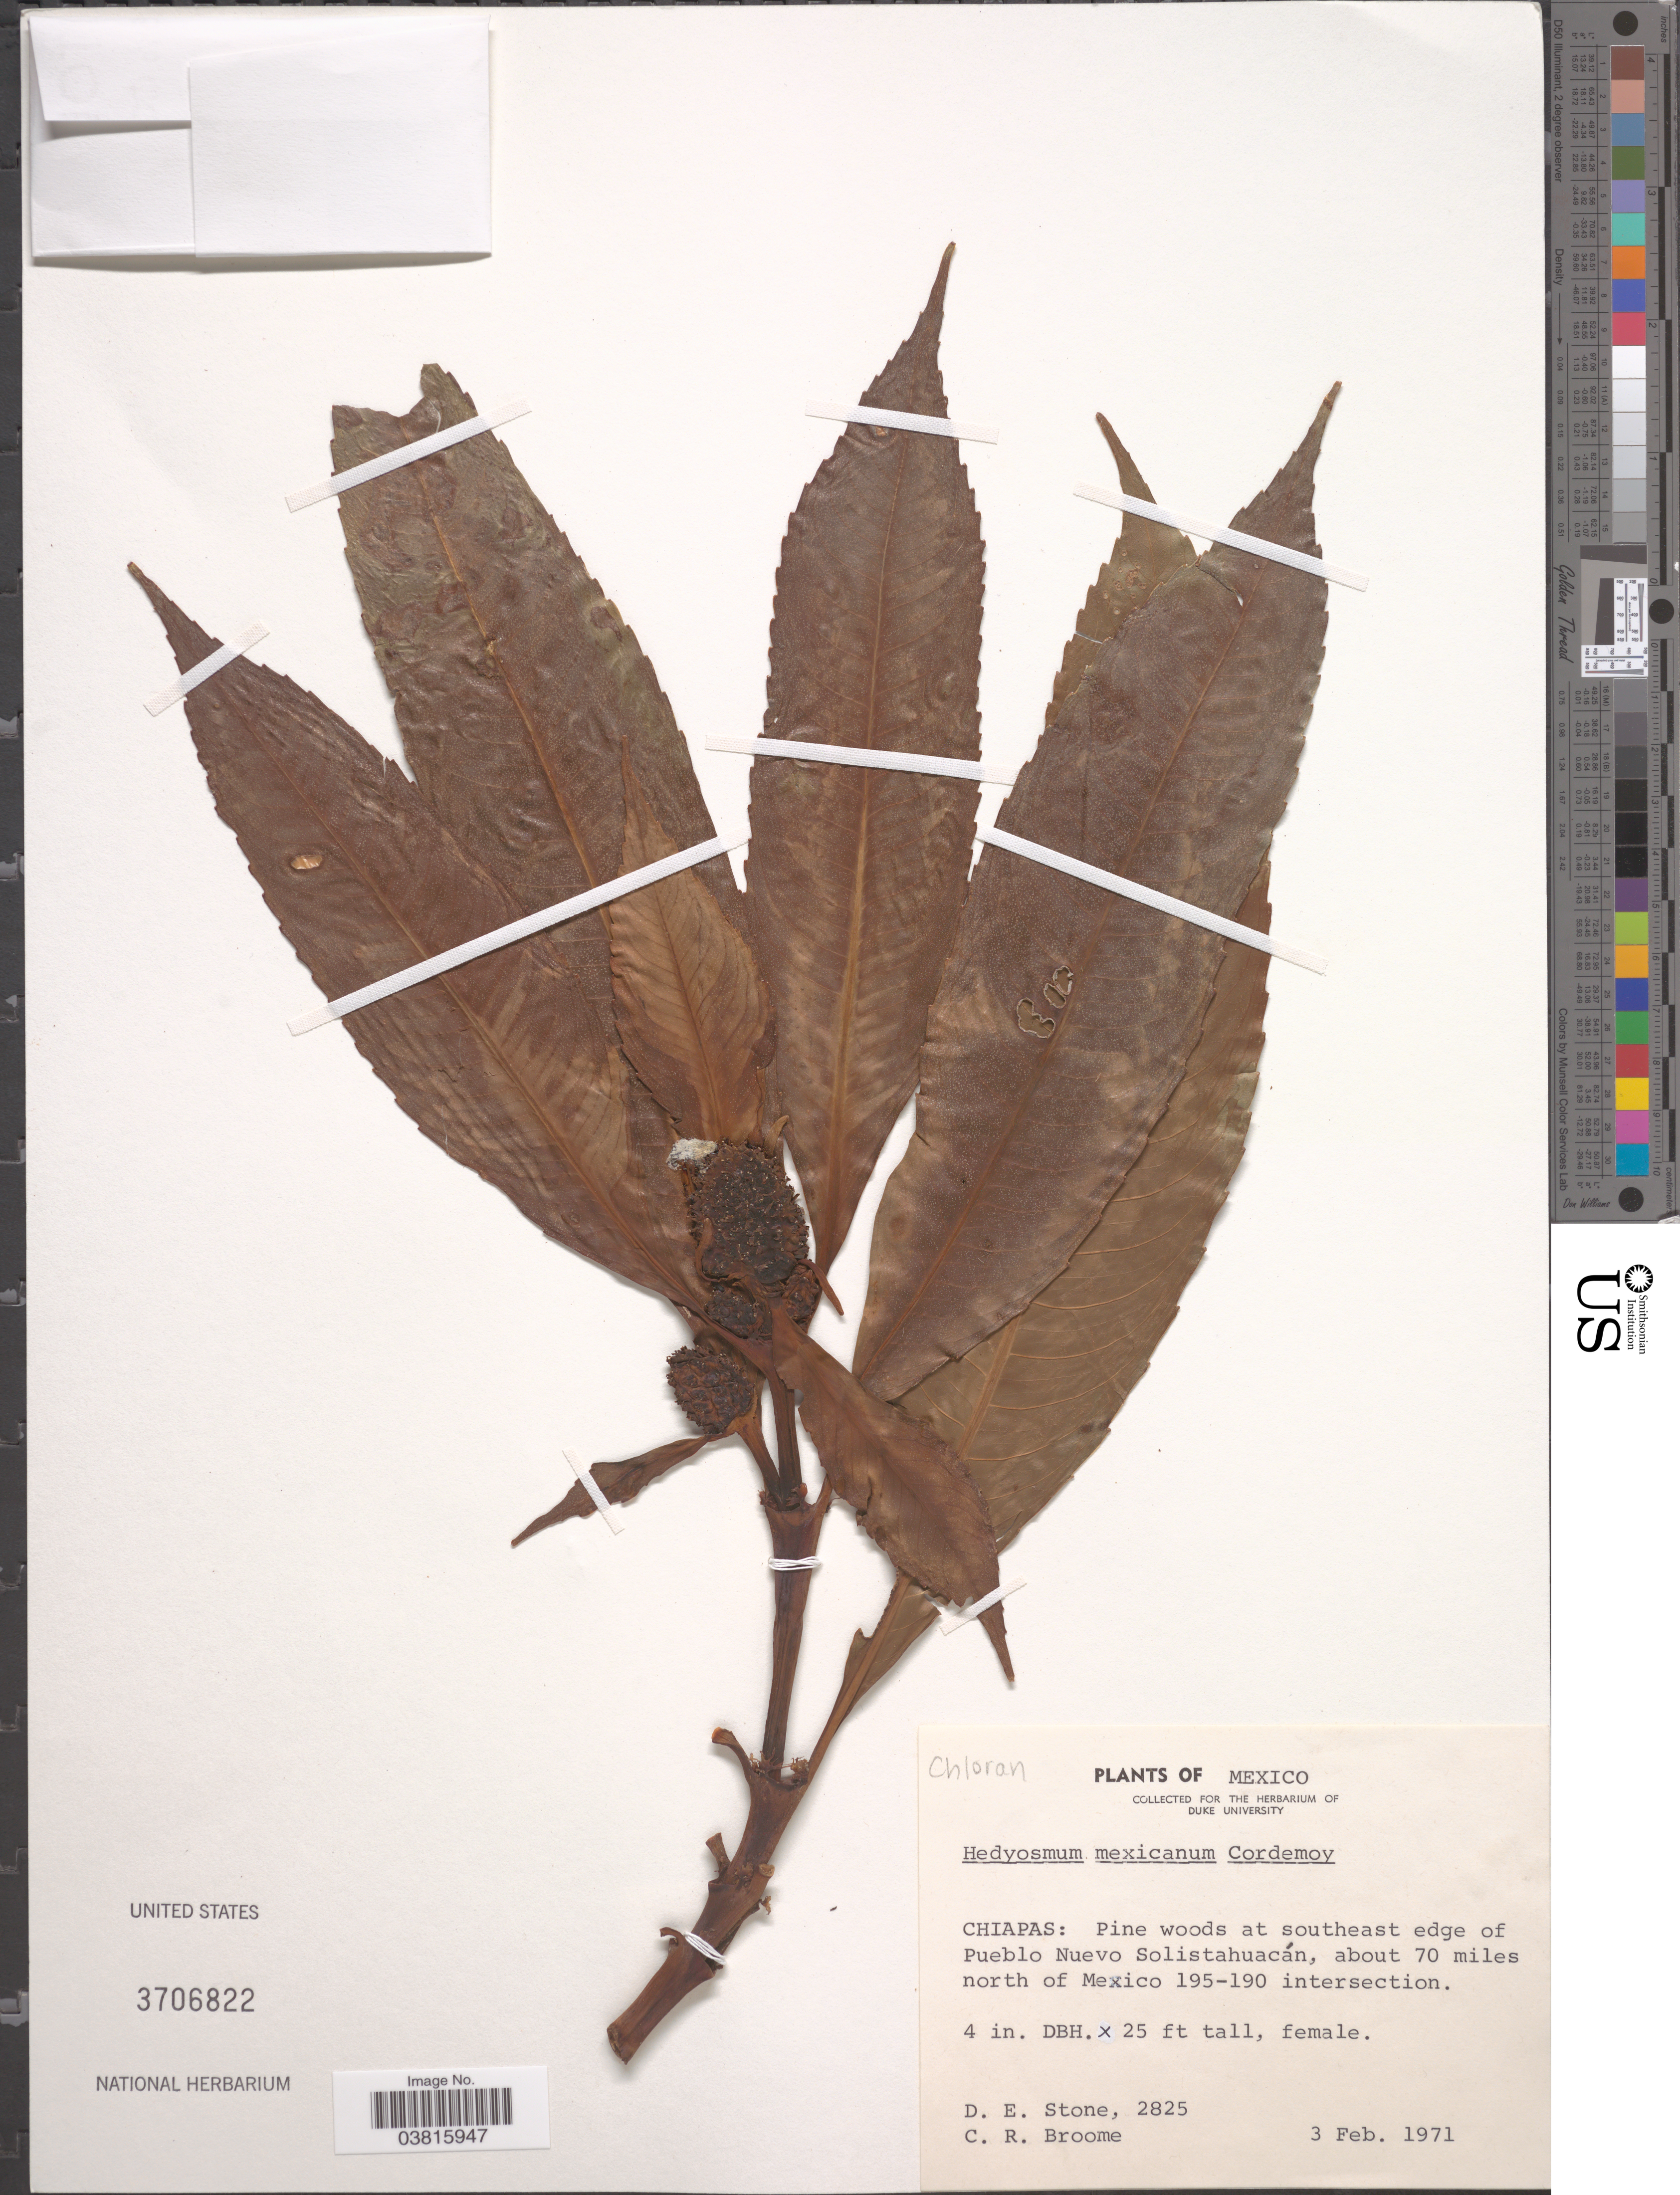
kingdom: Plantae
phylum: Tracheophyta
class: Magnoliopsida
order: Chloranthales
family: Chloranthaceae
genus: Hedyosmum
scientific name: Hedyosmum artocarpus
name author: Solms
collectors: D. E. Stone & C. R. Broome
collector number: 2825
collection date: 1971-02-03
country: Mexico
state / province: Chiapas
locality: Pine woods at southeast edge of Pueblo Nuevo Solistahuacán, about 70 miles north of Mexico 195-190 intersection.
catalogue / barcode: US 3706822